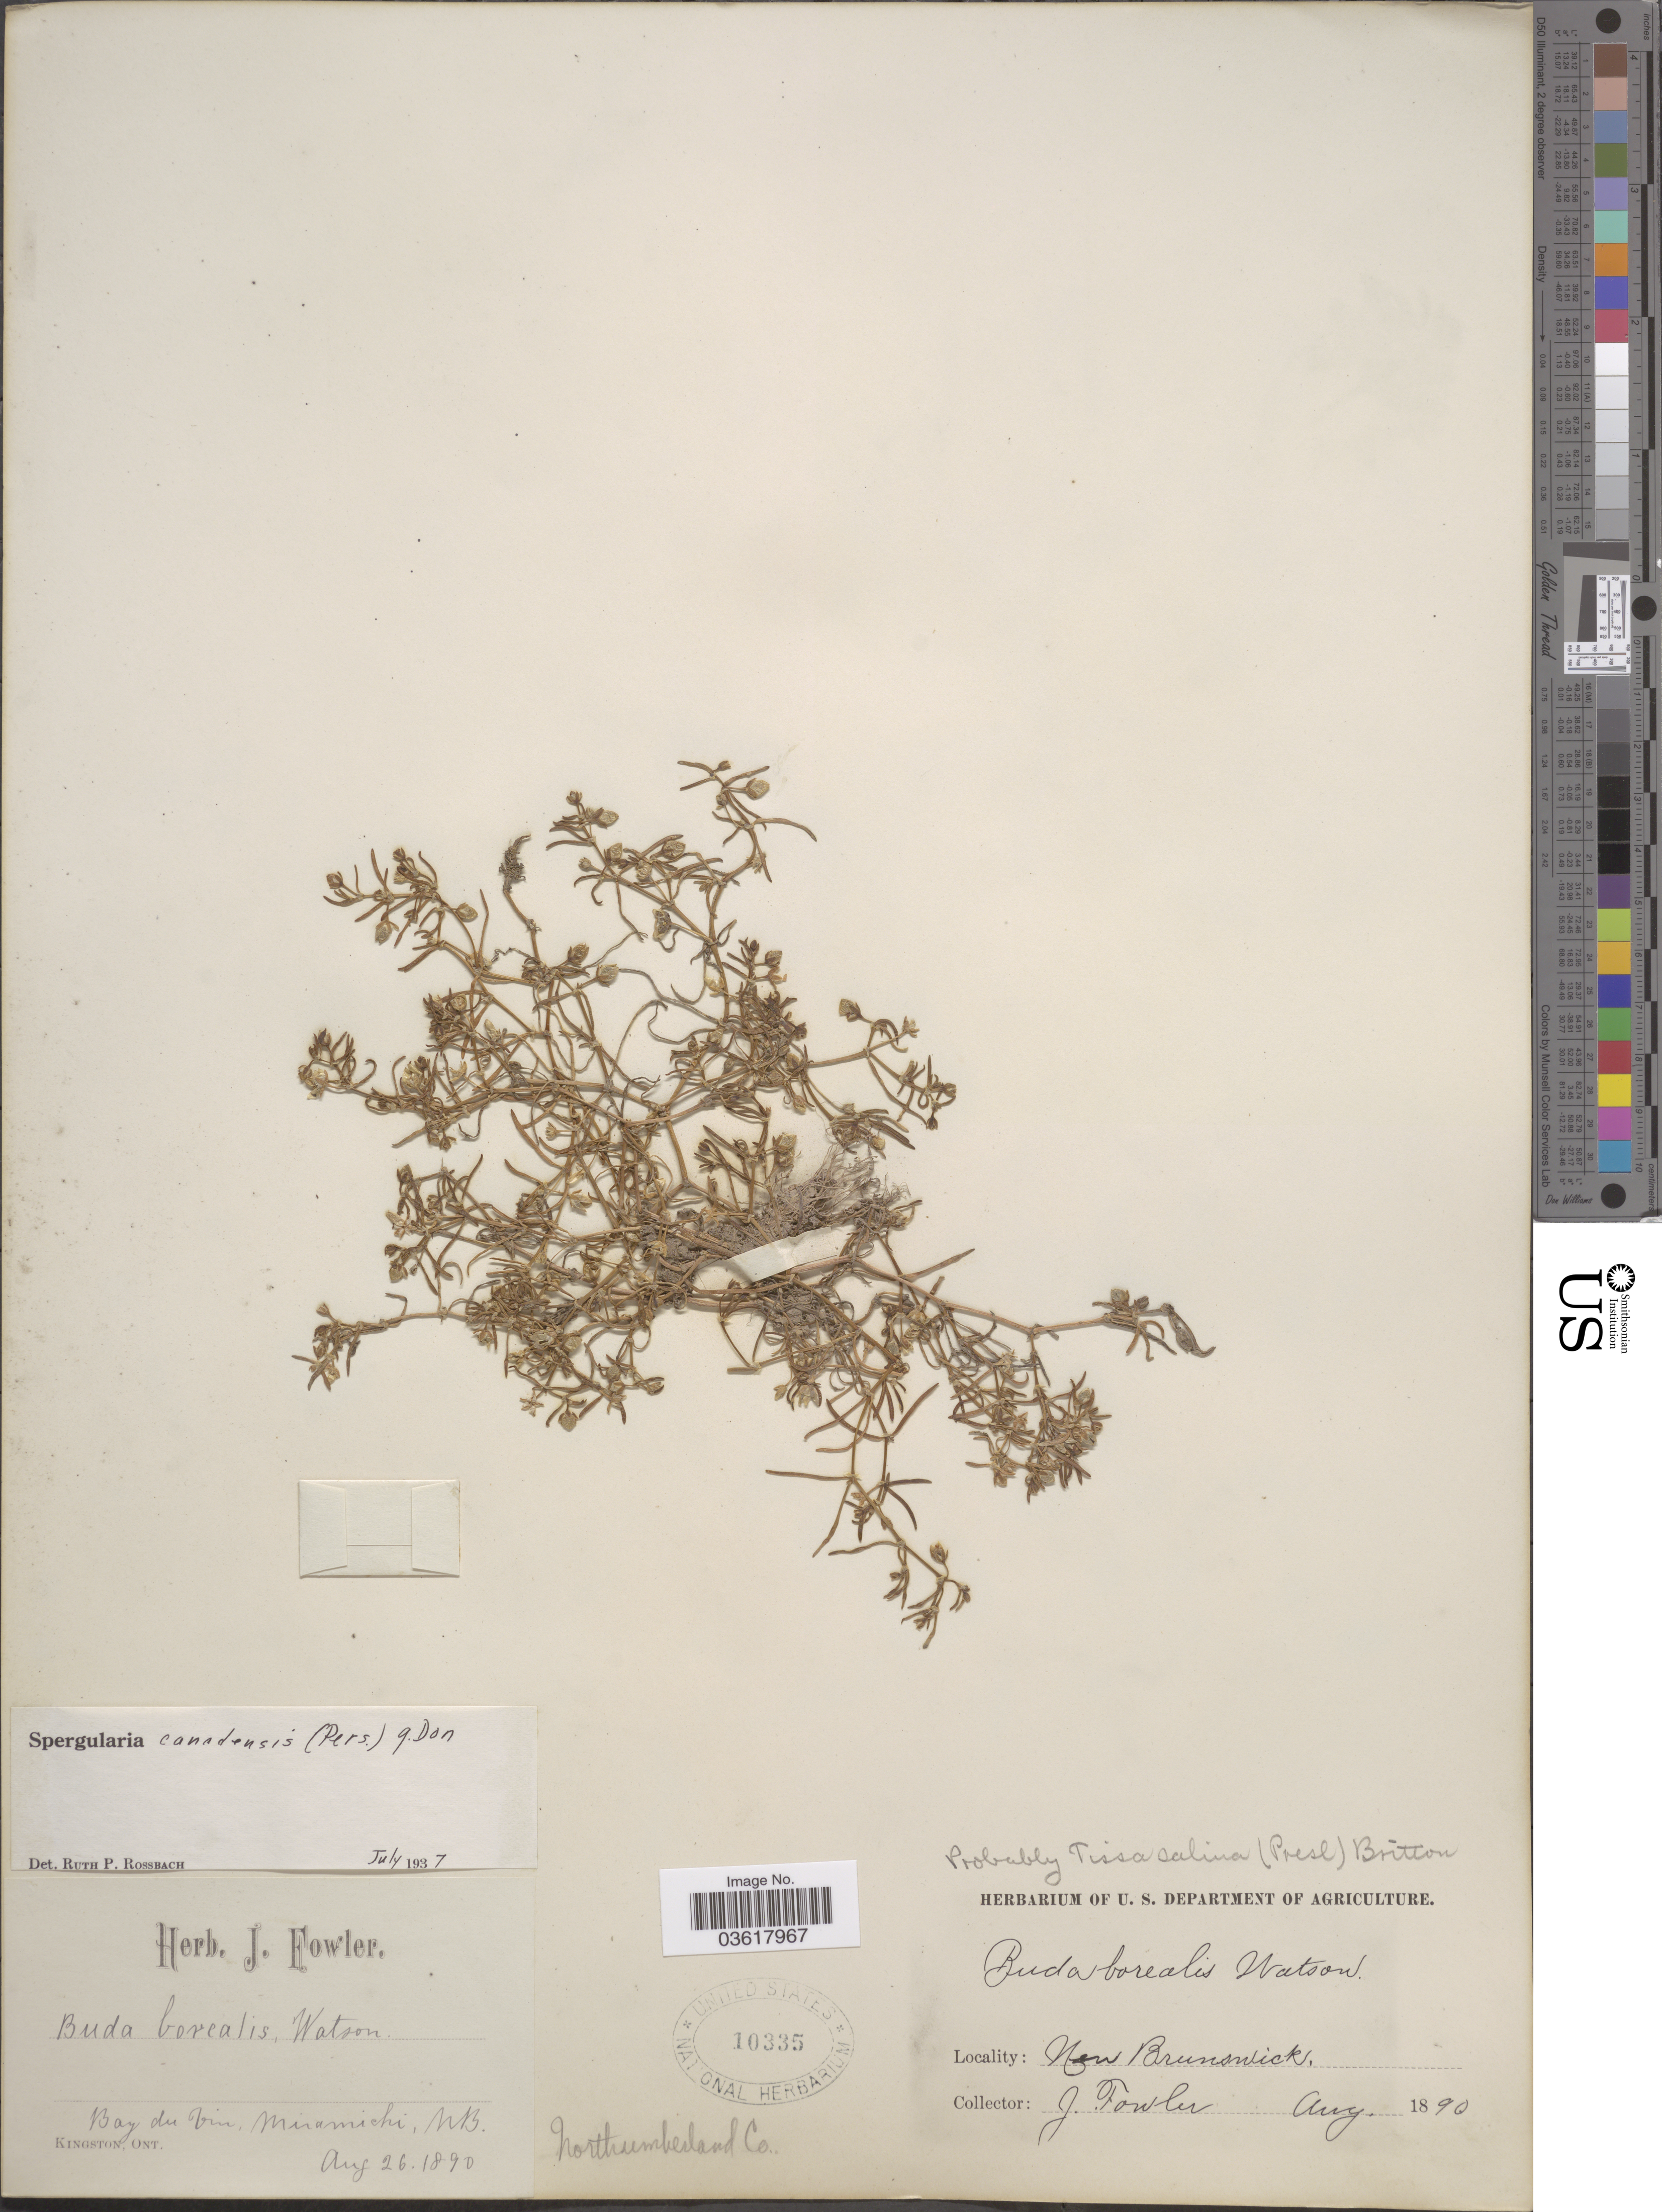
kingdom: Plantae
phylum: Tracheophyta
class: Magnoliopsida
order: Caryophyllales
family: Caryophyllaceae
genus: Spergularia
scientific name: Spergularia canadensis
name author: (Pers.) G. Don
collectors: J. Fowler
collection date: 1890-08-26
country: Canada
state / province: New Brunswick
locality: Northumberland Co. Bay du Vin, Miramichi.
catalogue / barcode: US 10335